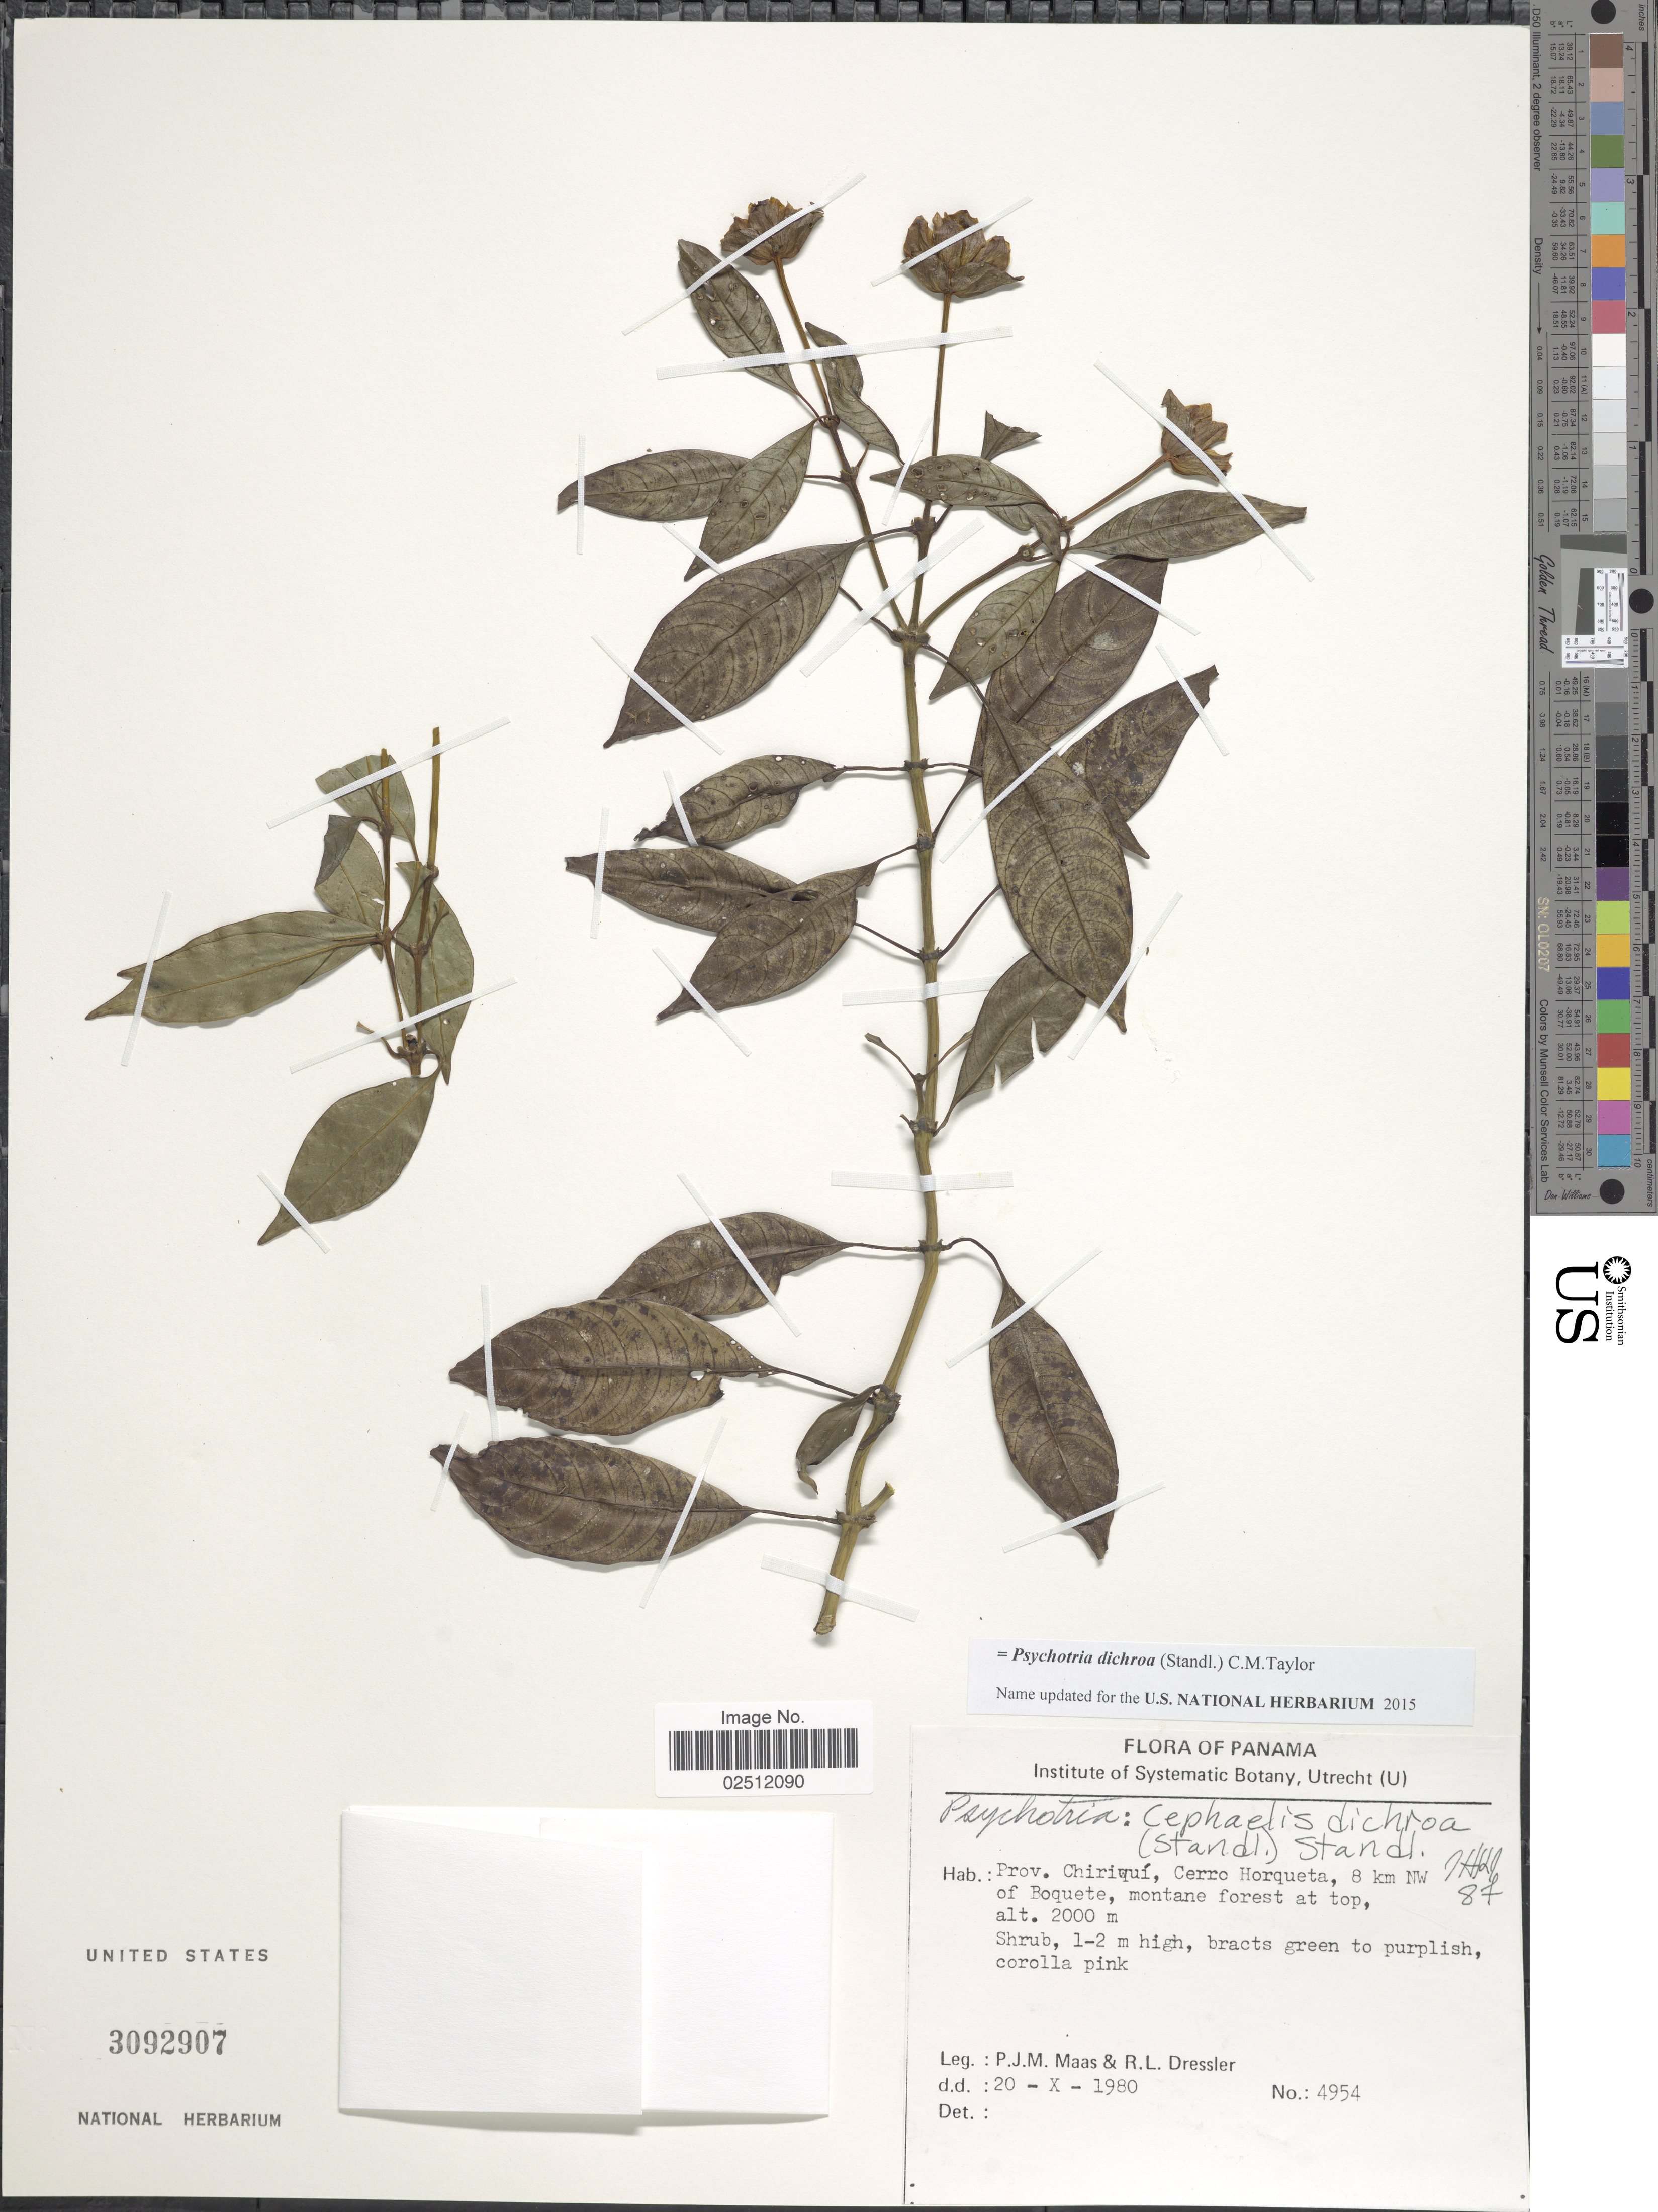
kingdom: Plantae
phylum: Tracheophyta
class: Magnoliopsida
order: Gentianales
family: Rubiaceae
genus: Psychotria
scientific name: Psychotria dichroa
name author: (Standl.) C.M. Taylor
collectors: P. Maas & R. Dressler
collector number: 4954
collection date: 1980-10-20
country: Panama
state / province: Chiriqui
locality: Cerro Horqueta, 8 km NW of Boquete, montane forest at top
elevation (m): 2000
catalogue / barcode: US 3092907